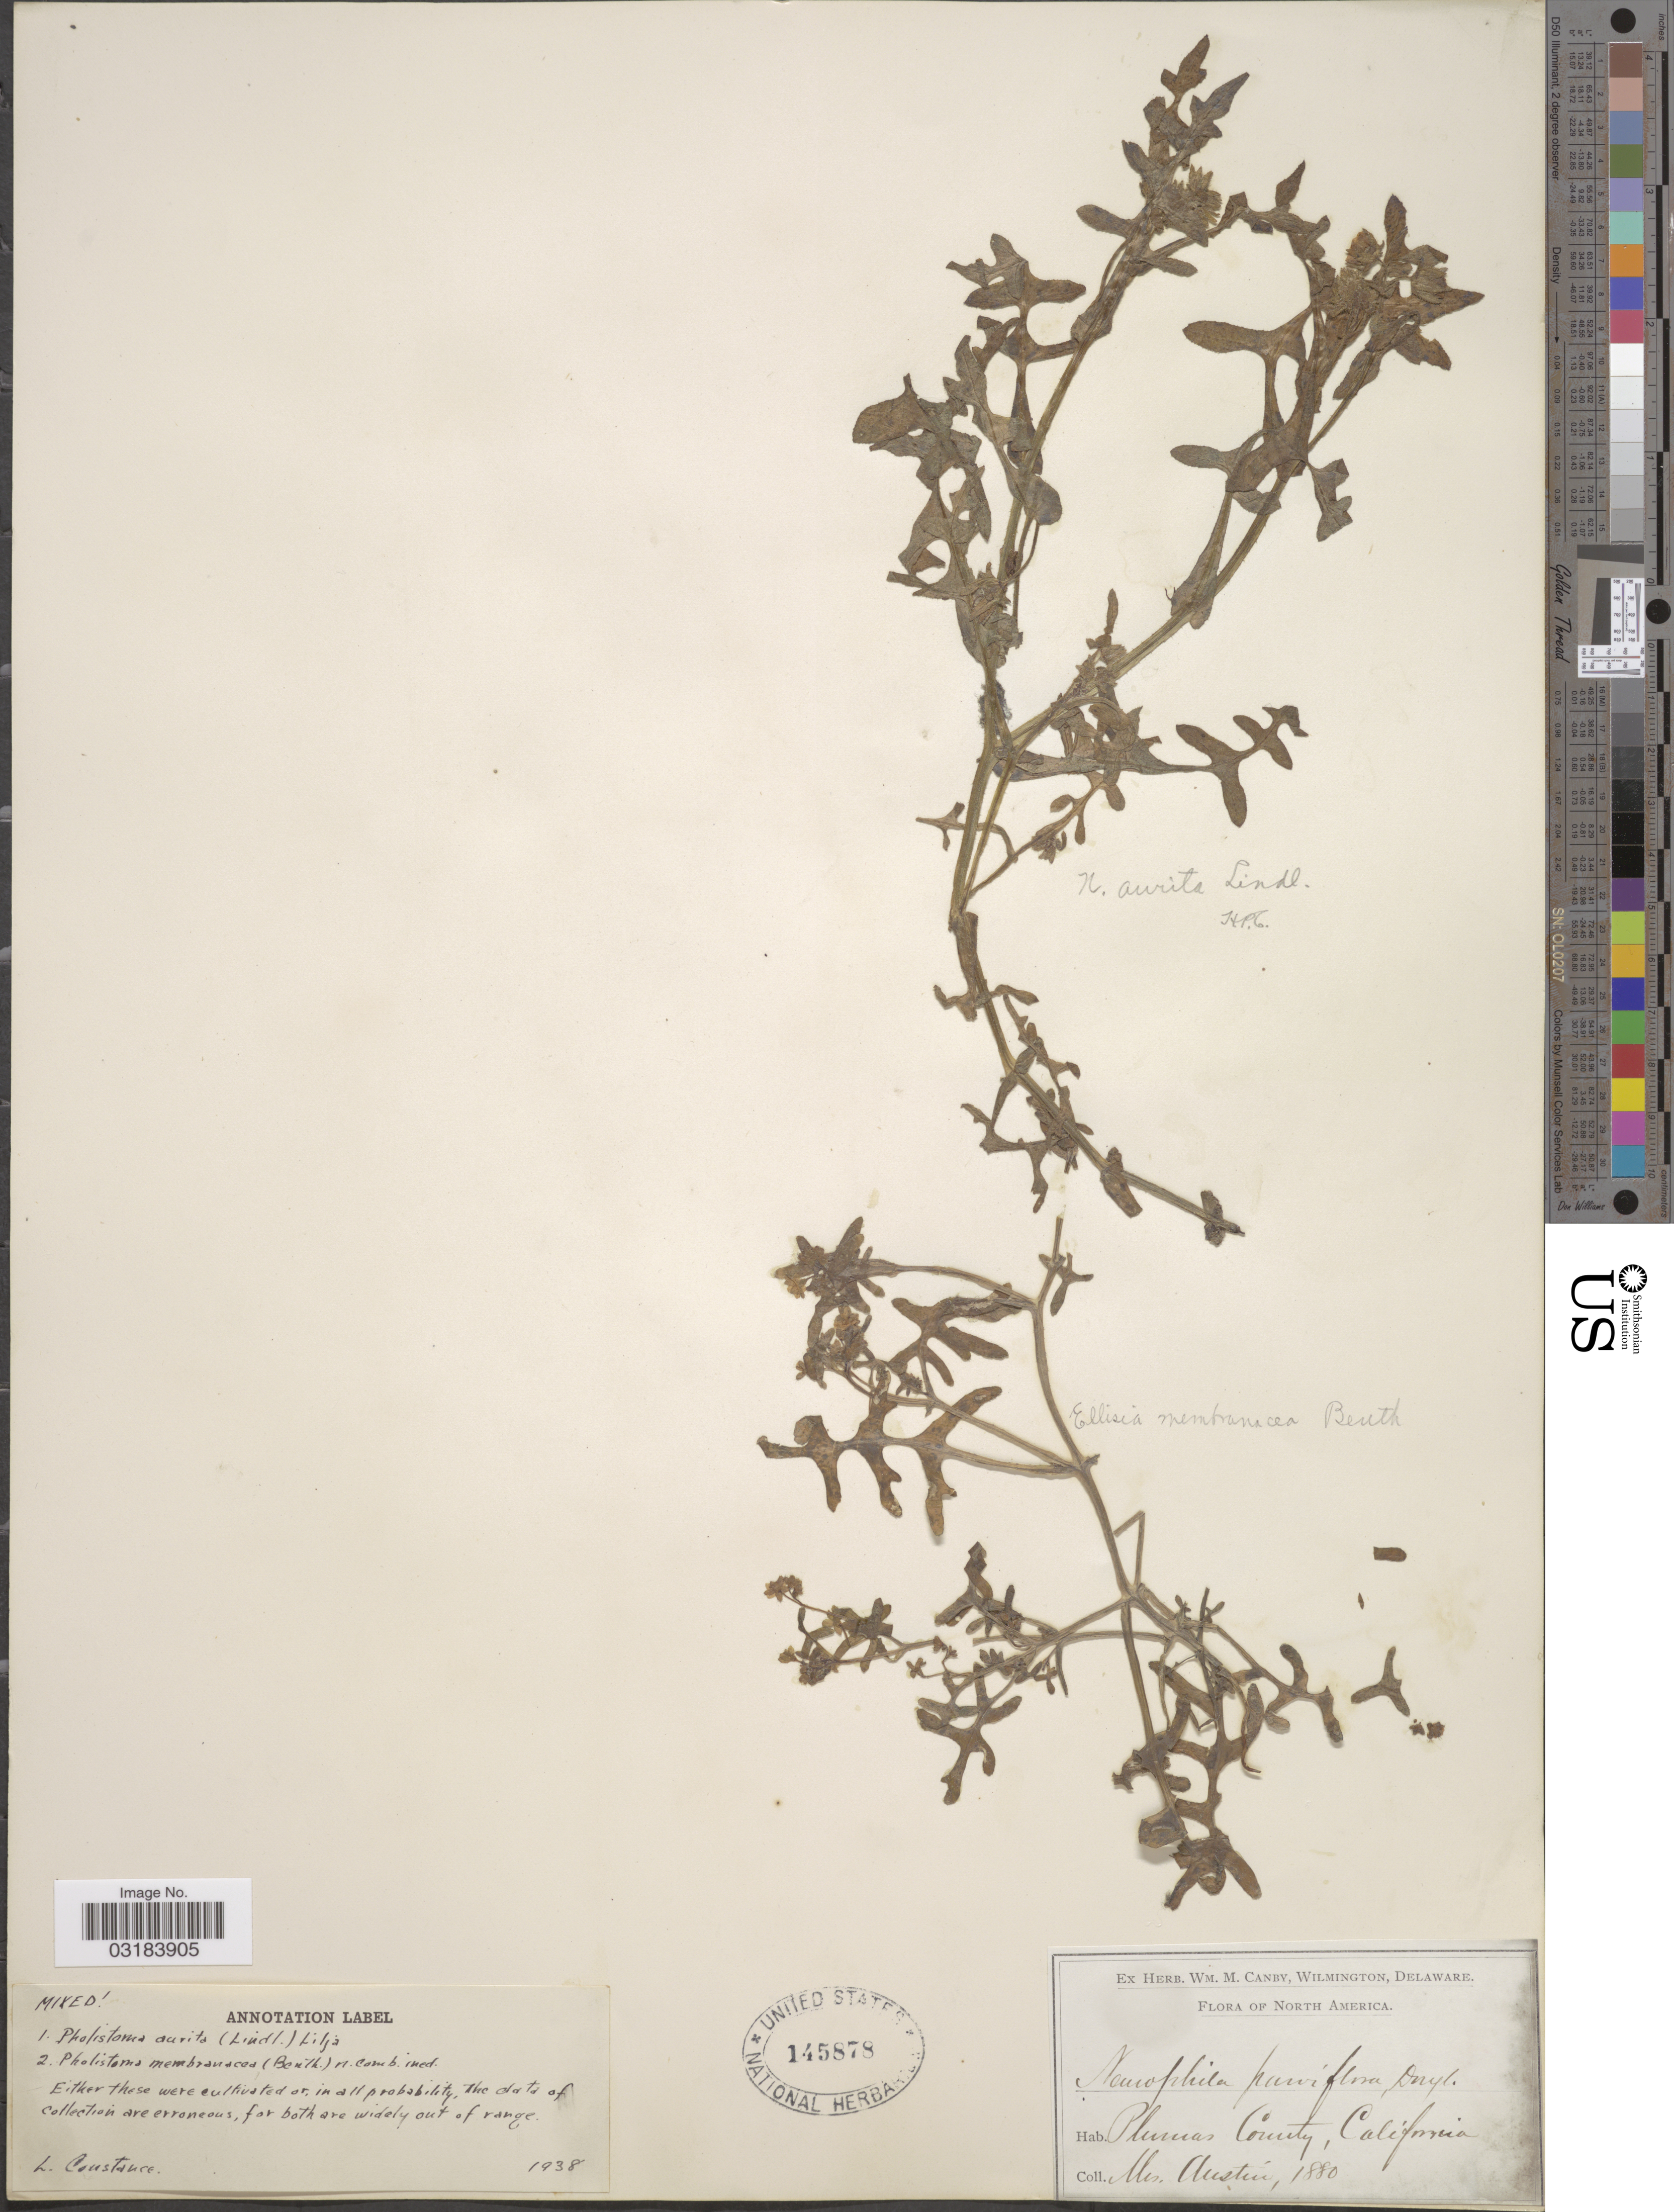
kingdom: Plantae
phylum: Tracheophyta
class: Magnoliopsida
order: Boraginales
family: Hydrophyllaceae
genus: Pholistoma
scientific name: Pholistoma auritum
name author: (Lindl.) Lilja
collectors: Austin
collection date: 1880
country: United States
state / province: California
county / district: Plumas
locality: Plumas County.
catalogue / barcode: US 145878